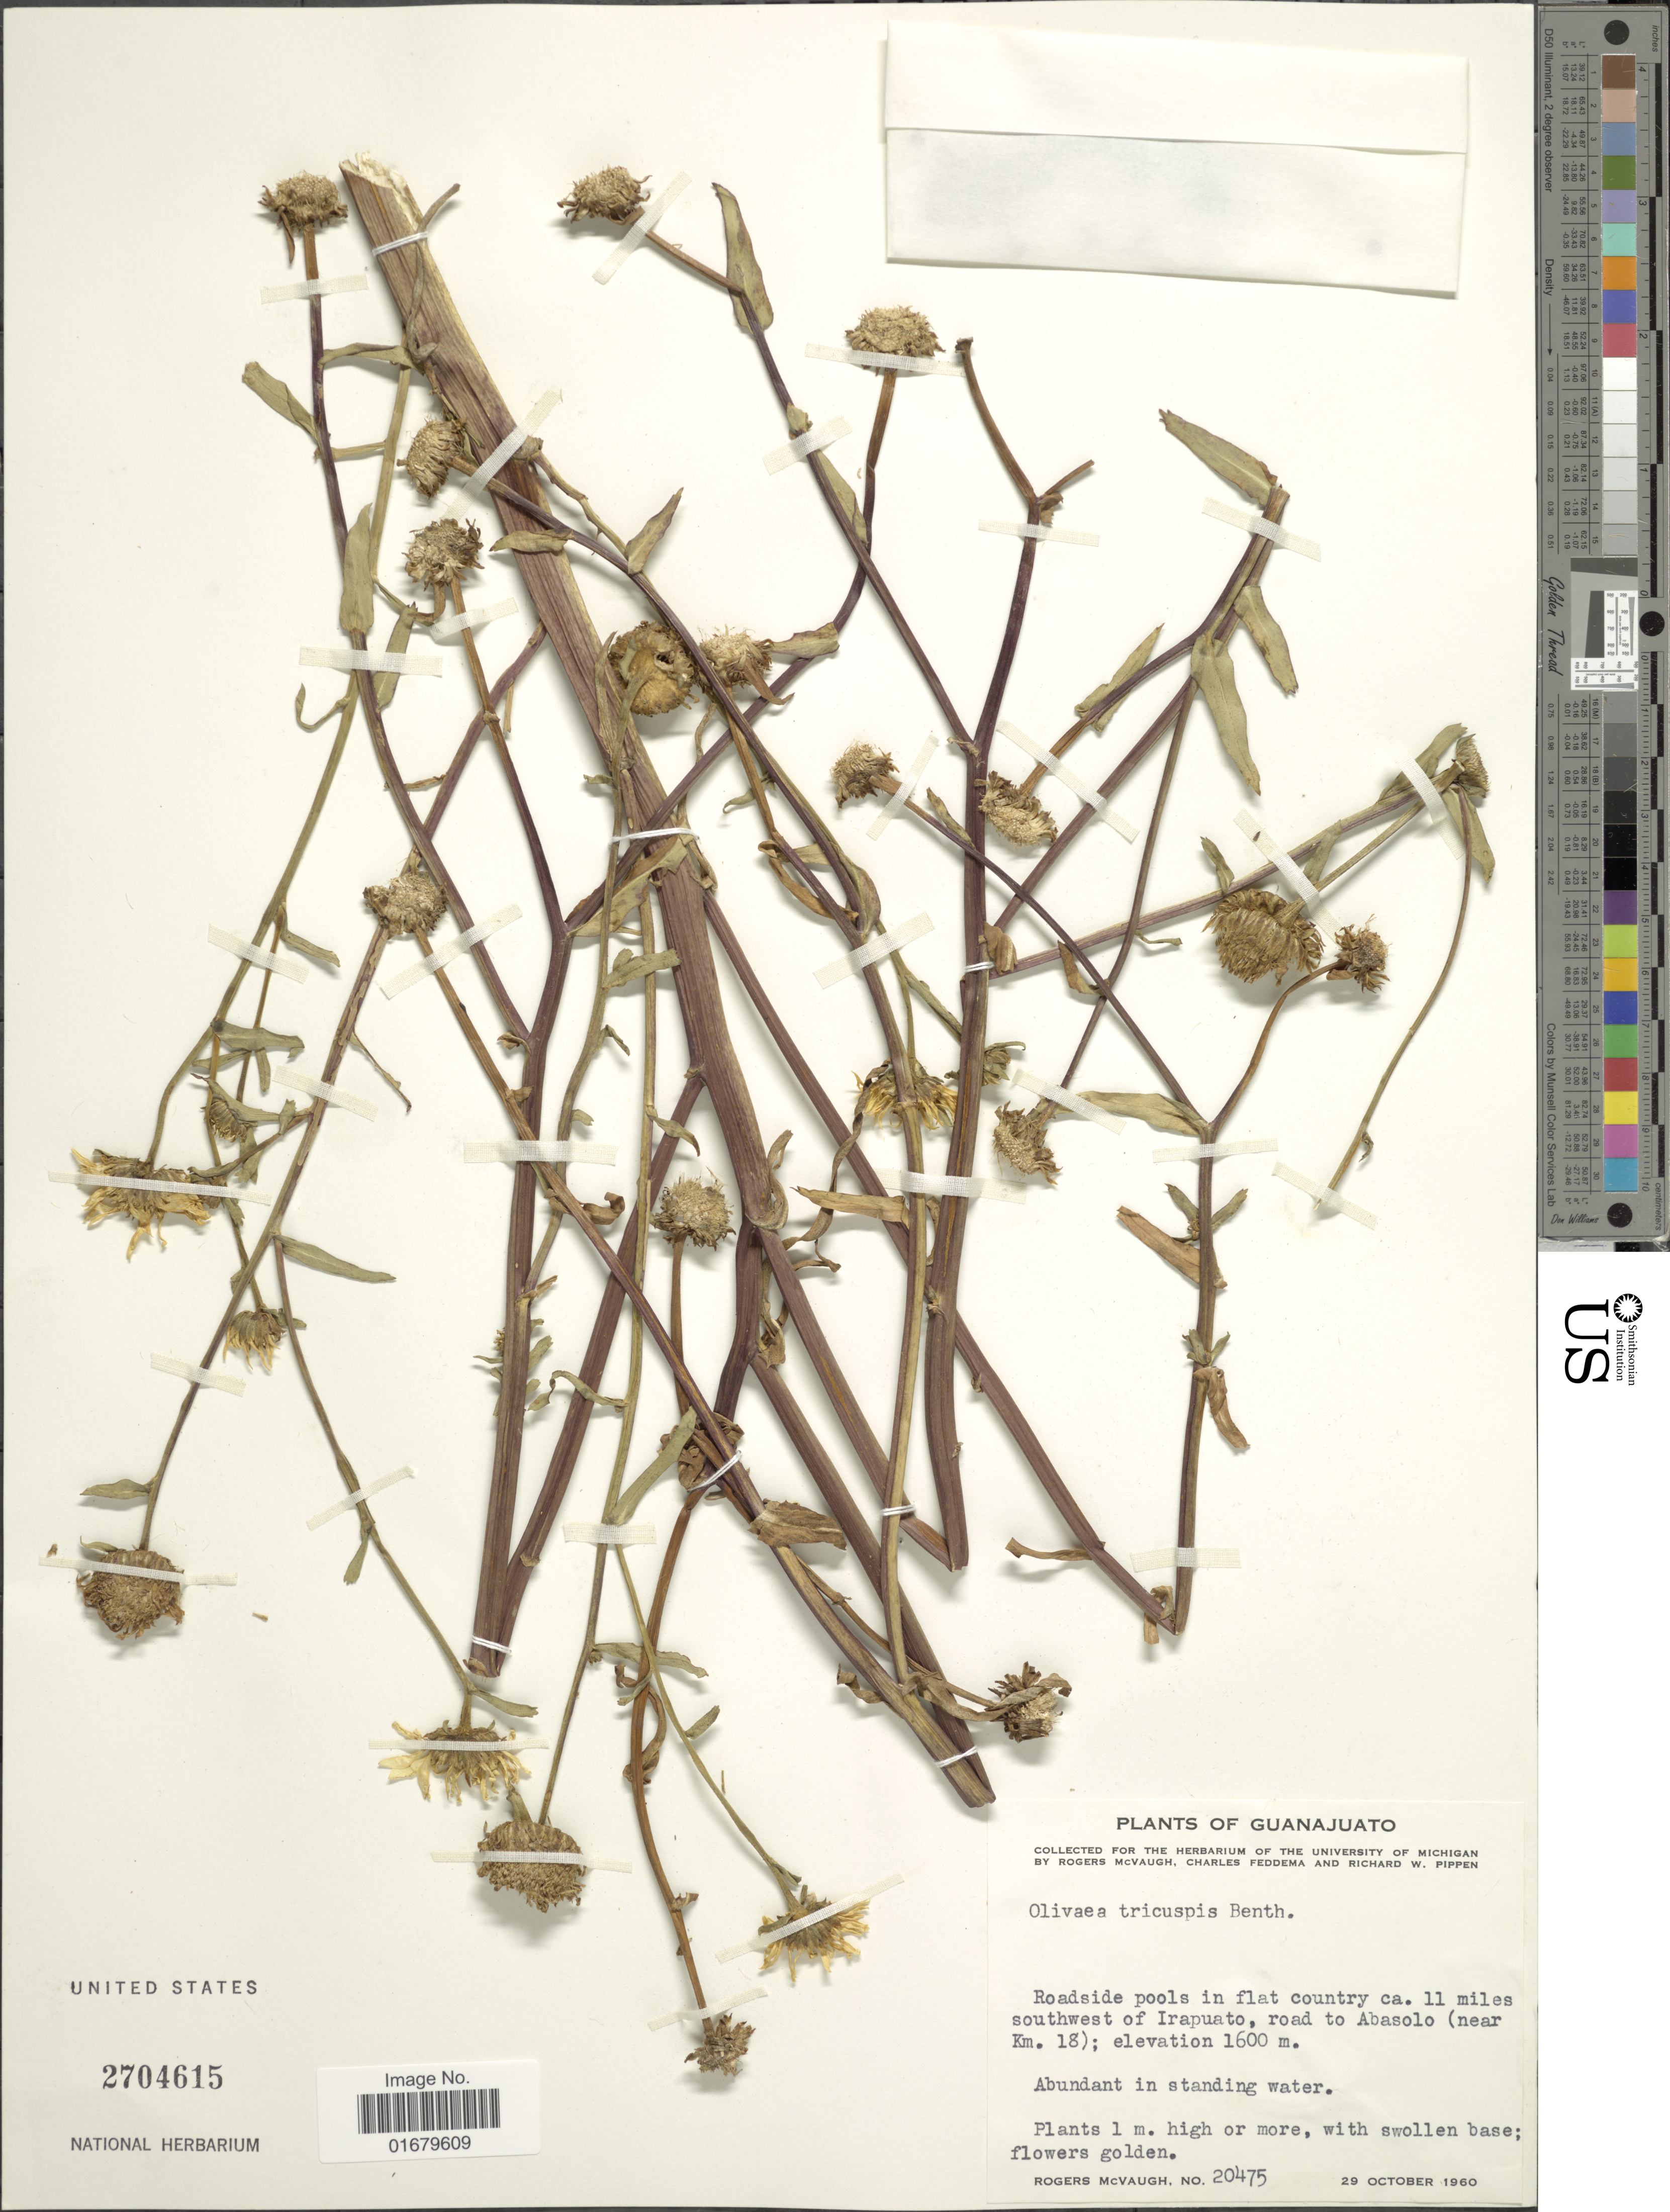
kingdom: Plantae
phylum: Tracheophyta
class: Magnoliopsida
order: Asterales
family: Asteraceae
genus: Olivaea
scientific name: Olivaea tricuspis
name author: Sch. Bip. ex Benth.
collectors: R. McVaugh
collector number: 20475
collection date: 1960-10-29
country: Mexico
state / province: Guanajuato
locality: Roadside pools in flat country ca. 11 miles southwest of Irapuato, road to Abasolo (near Km. 18)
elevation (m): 1600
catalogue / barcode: US 2704615